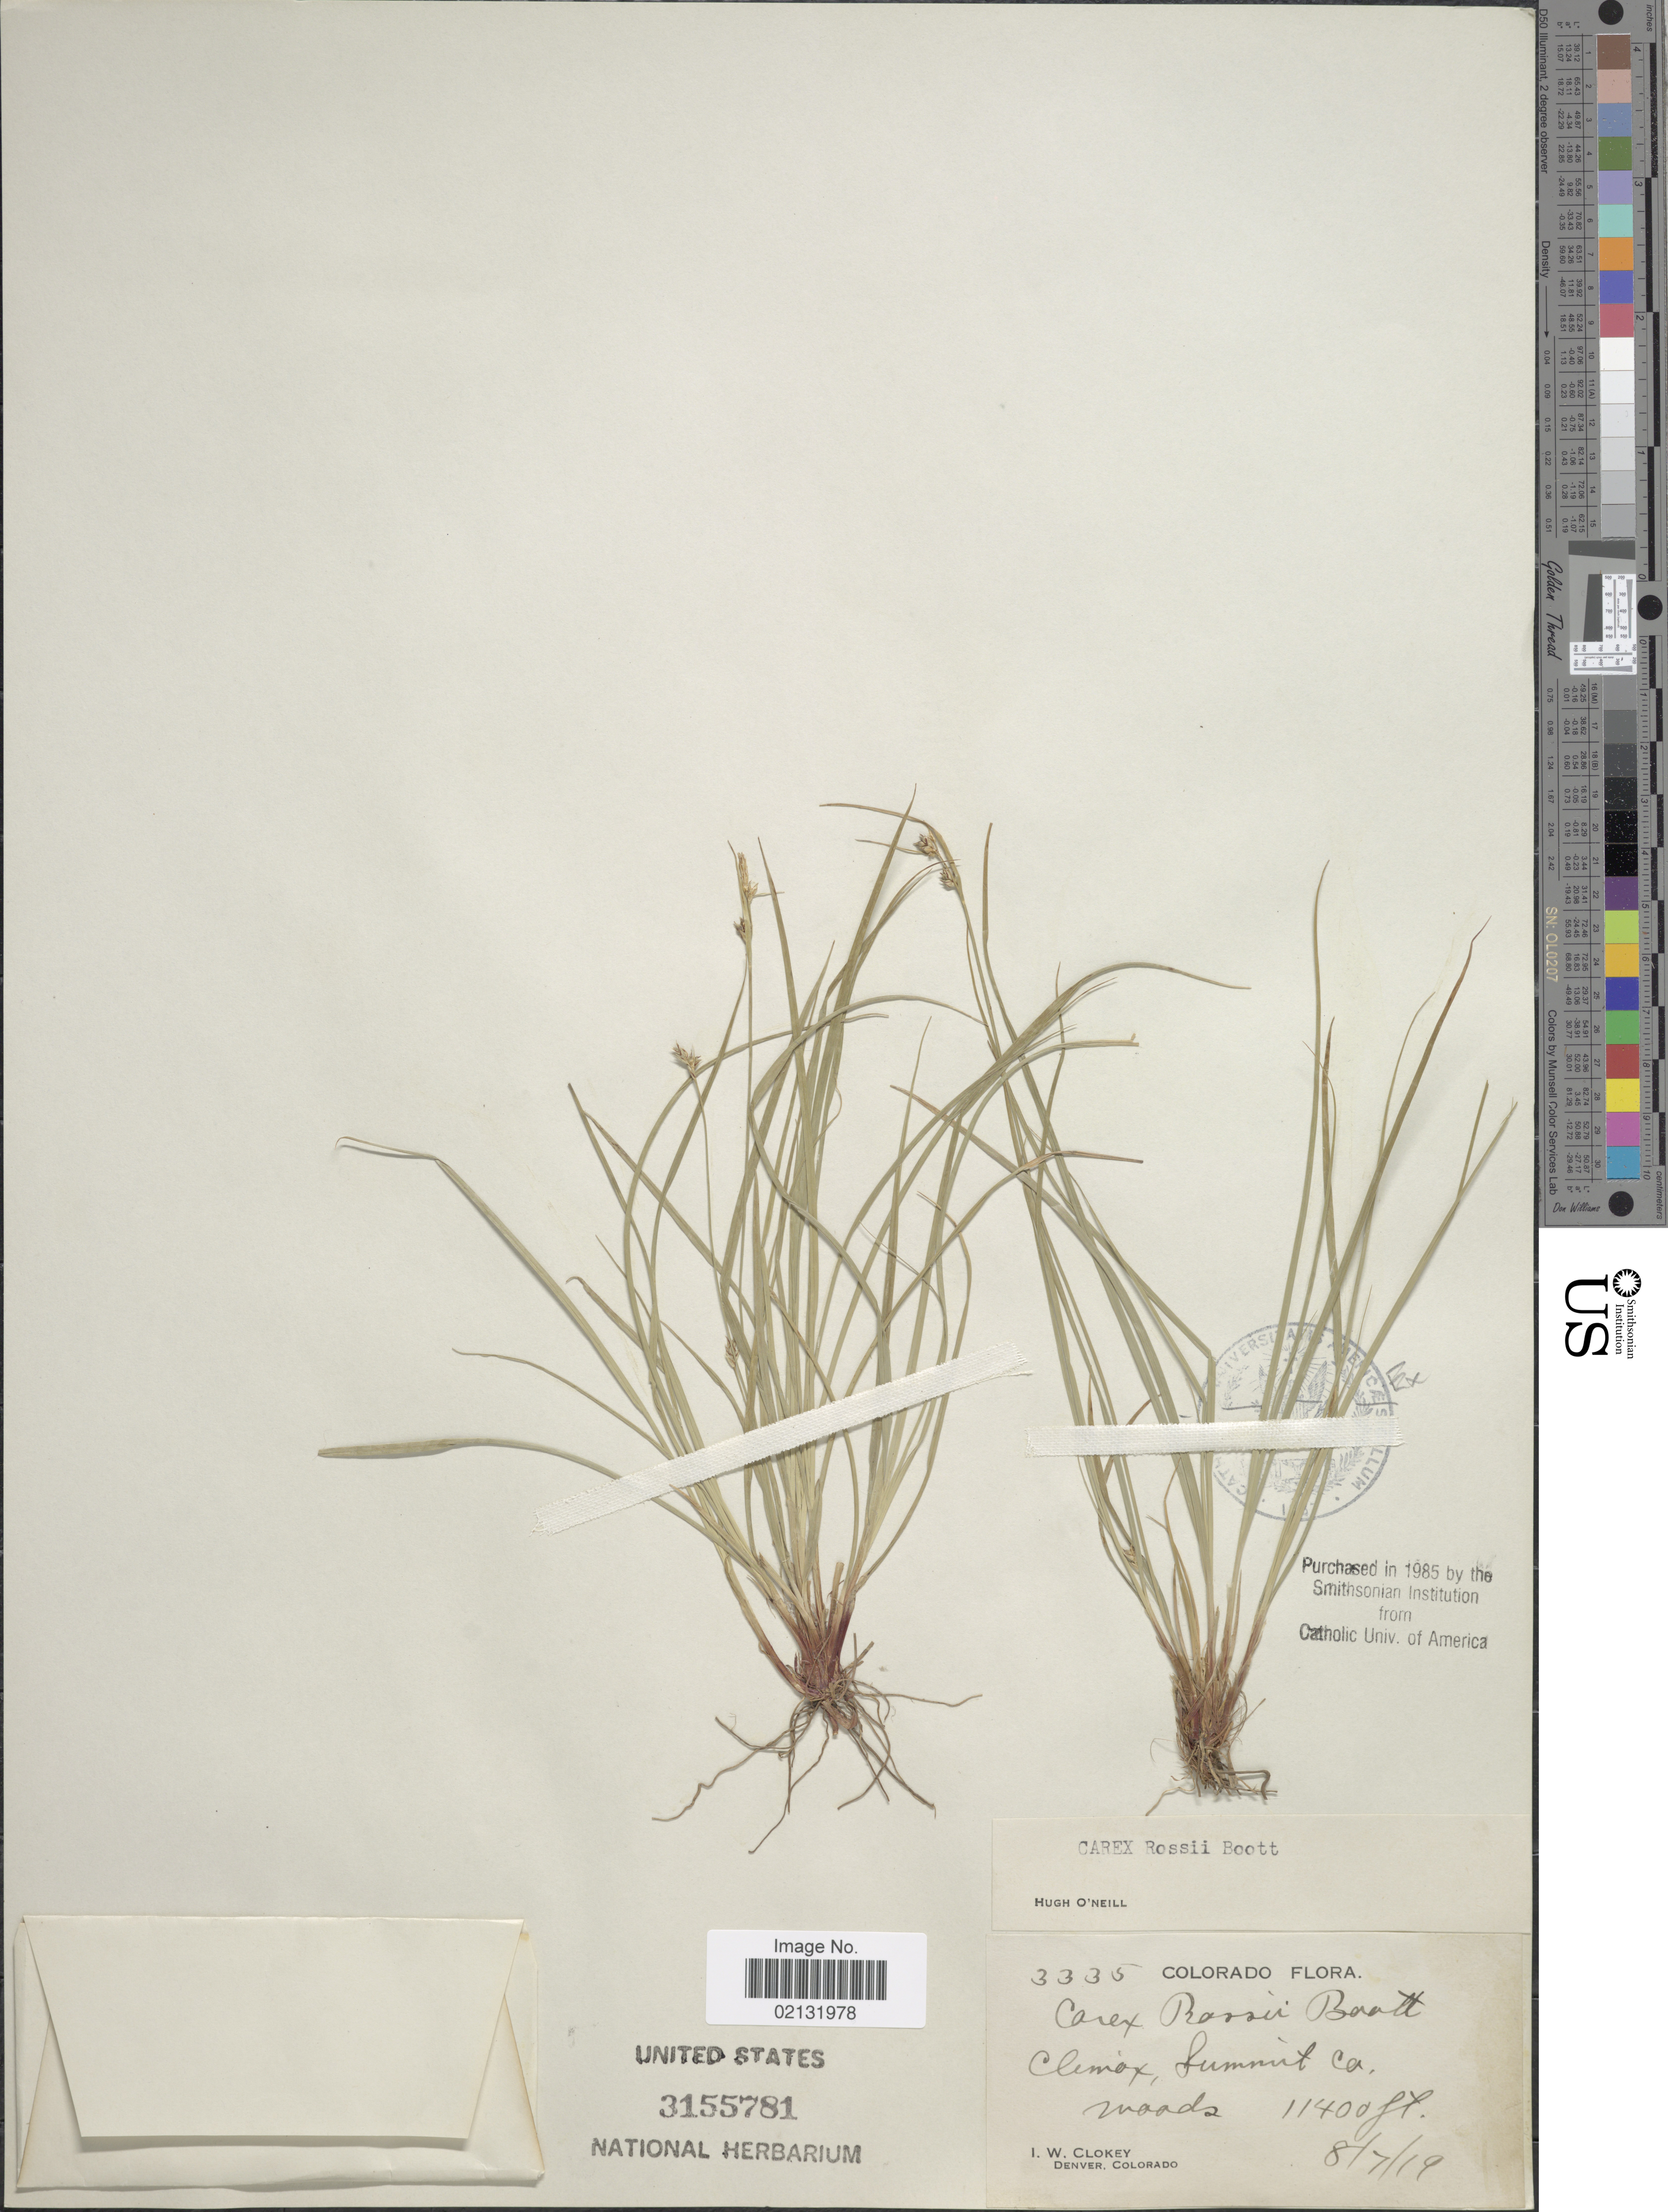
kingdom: Plantae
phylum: Tracheophyta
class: Liliopsida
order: Poales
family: Cyperaceae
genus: Carex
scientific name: Carex rossii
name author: Boott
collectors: I. W. Clokey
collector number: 3335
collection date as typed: Transcribed d/m/y: 7/8/19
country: United States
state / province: Colorado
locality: Colorado, Clemax, Summit Ca. Woods.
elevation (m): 3475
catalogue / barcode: US 3155781